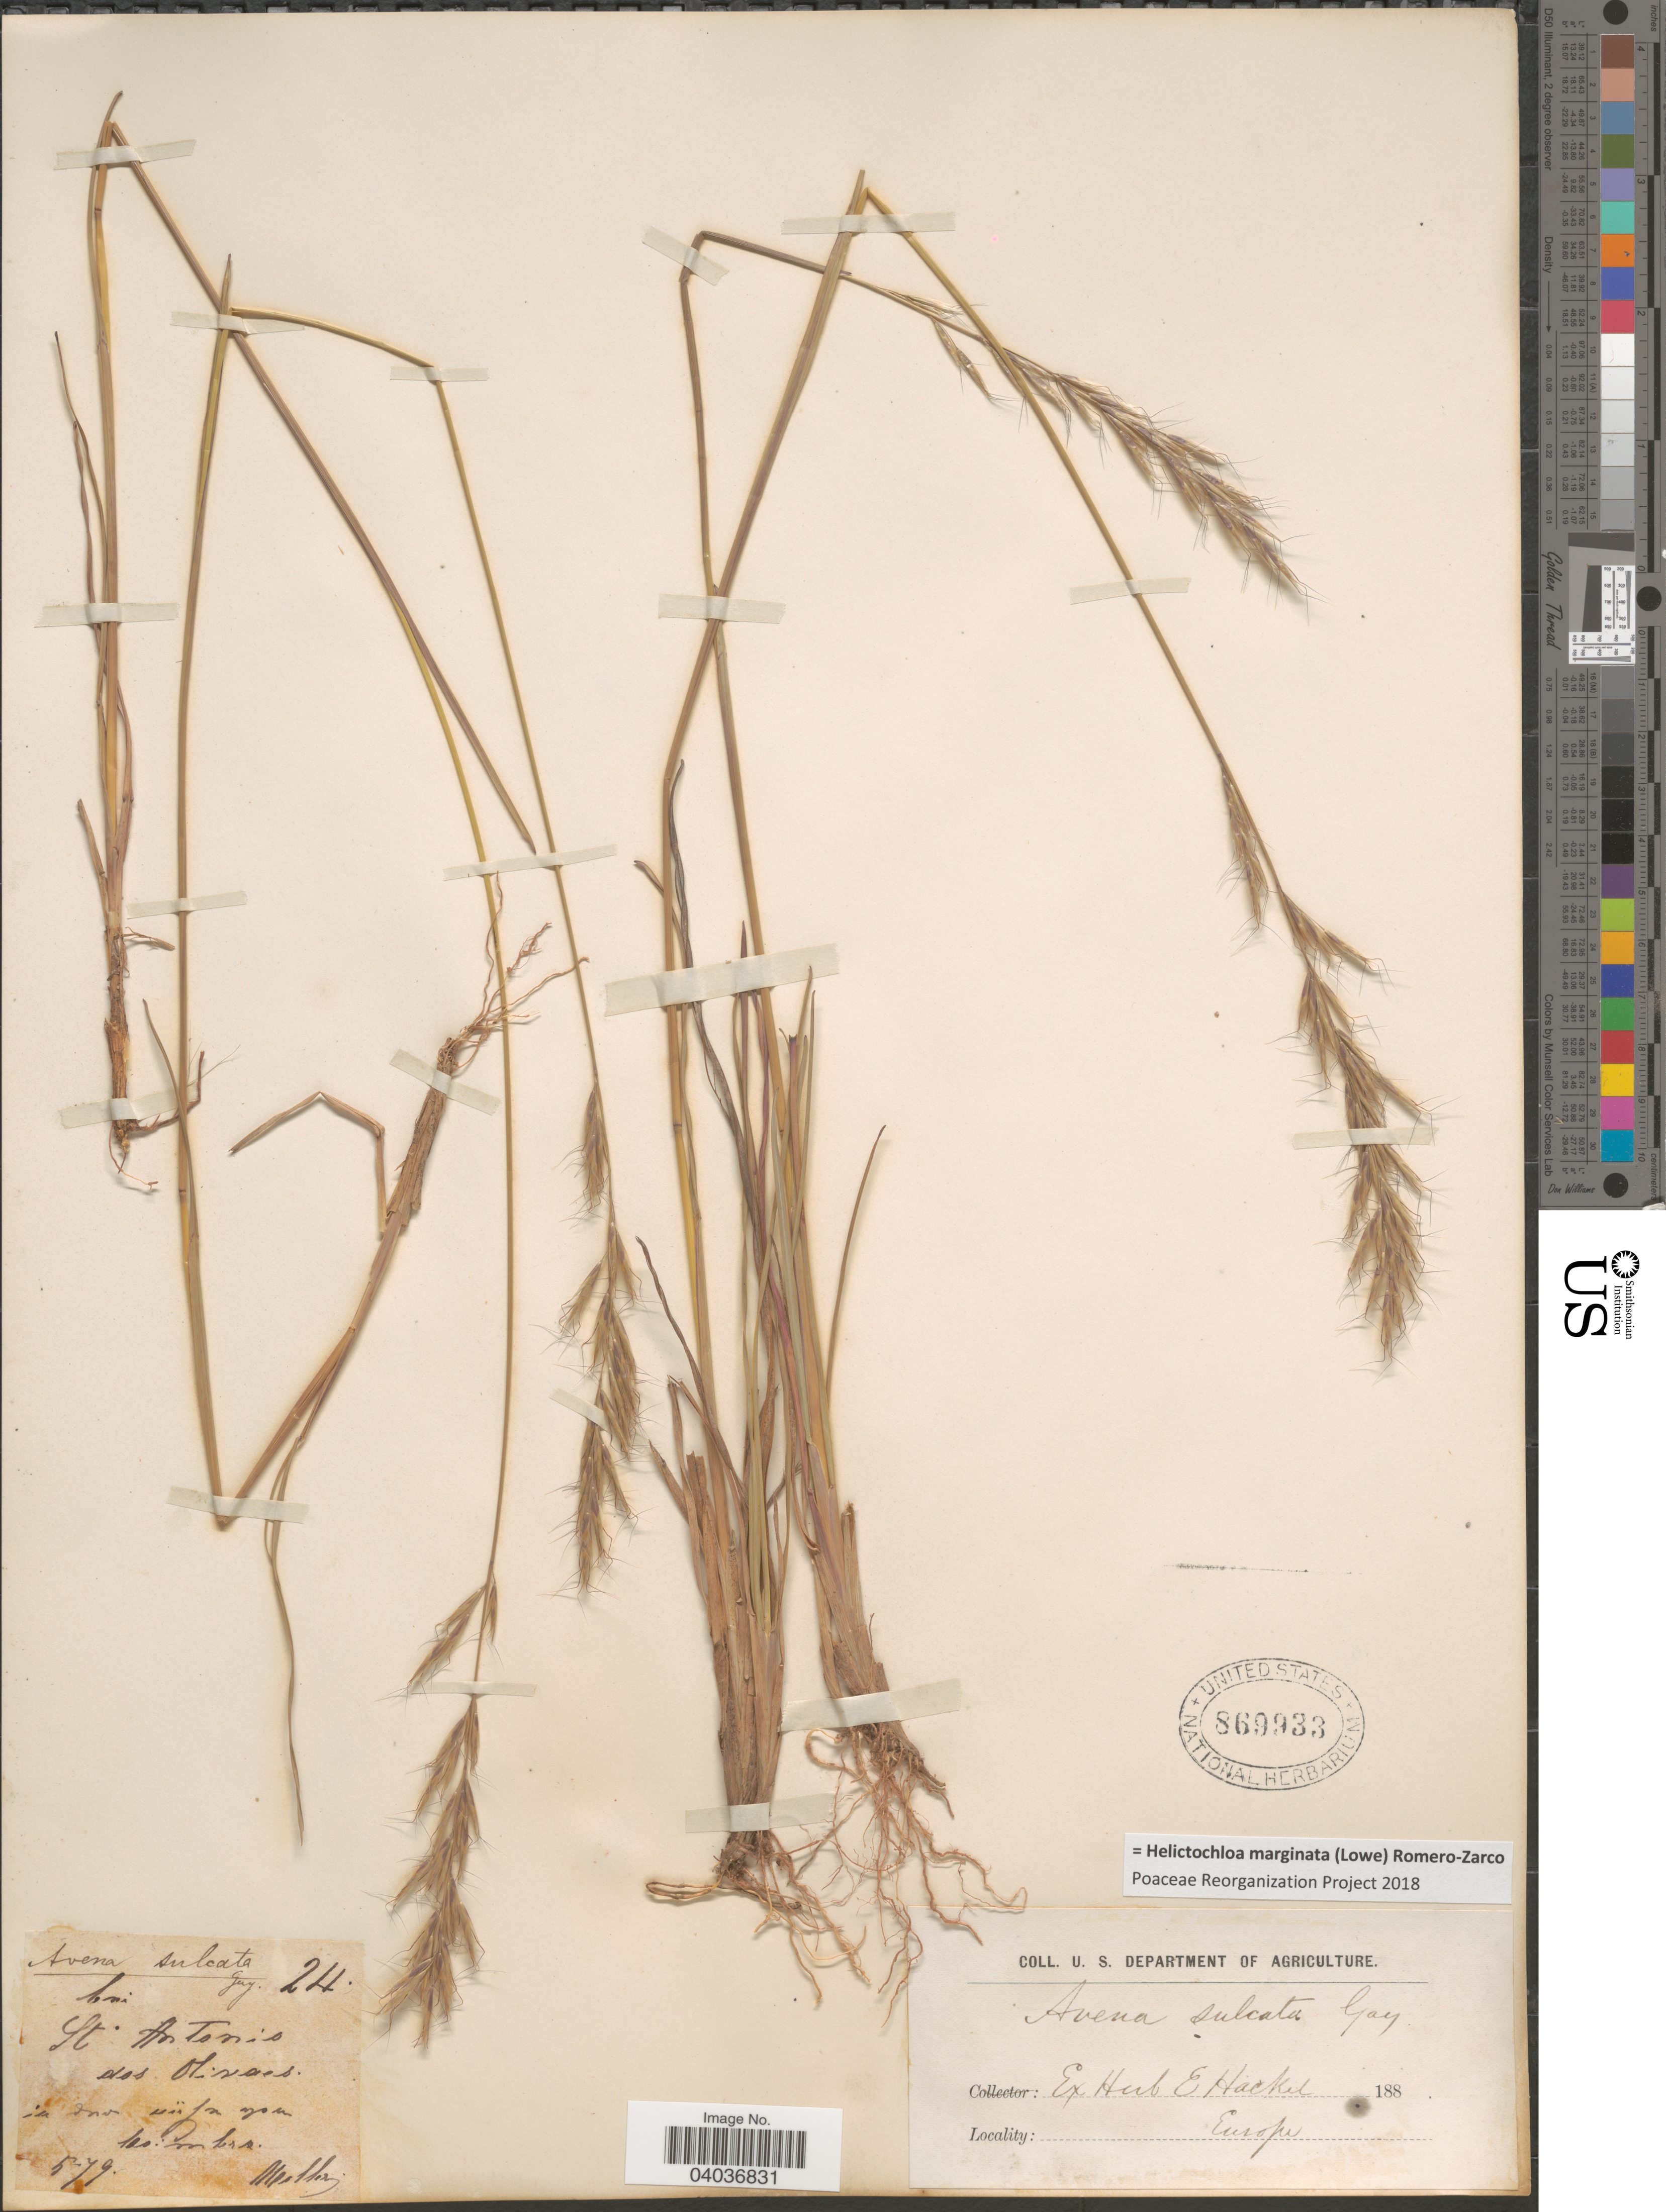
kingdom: Plantae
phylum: Tracheophyta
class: Liliopsida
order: Poales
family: Poaceae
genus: Helictochloa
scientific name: Helictochloa marginata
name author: (Lowe) Romero-Zarco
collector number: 24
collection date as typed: Transcribed d/m/y: /5/79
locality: St. Antonio dos Olivars [illegible text].[interpreted] Europe.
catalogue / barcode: US 869933